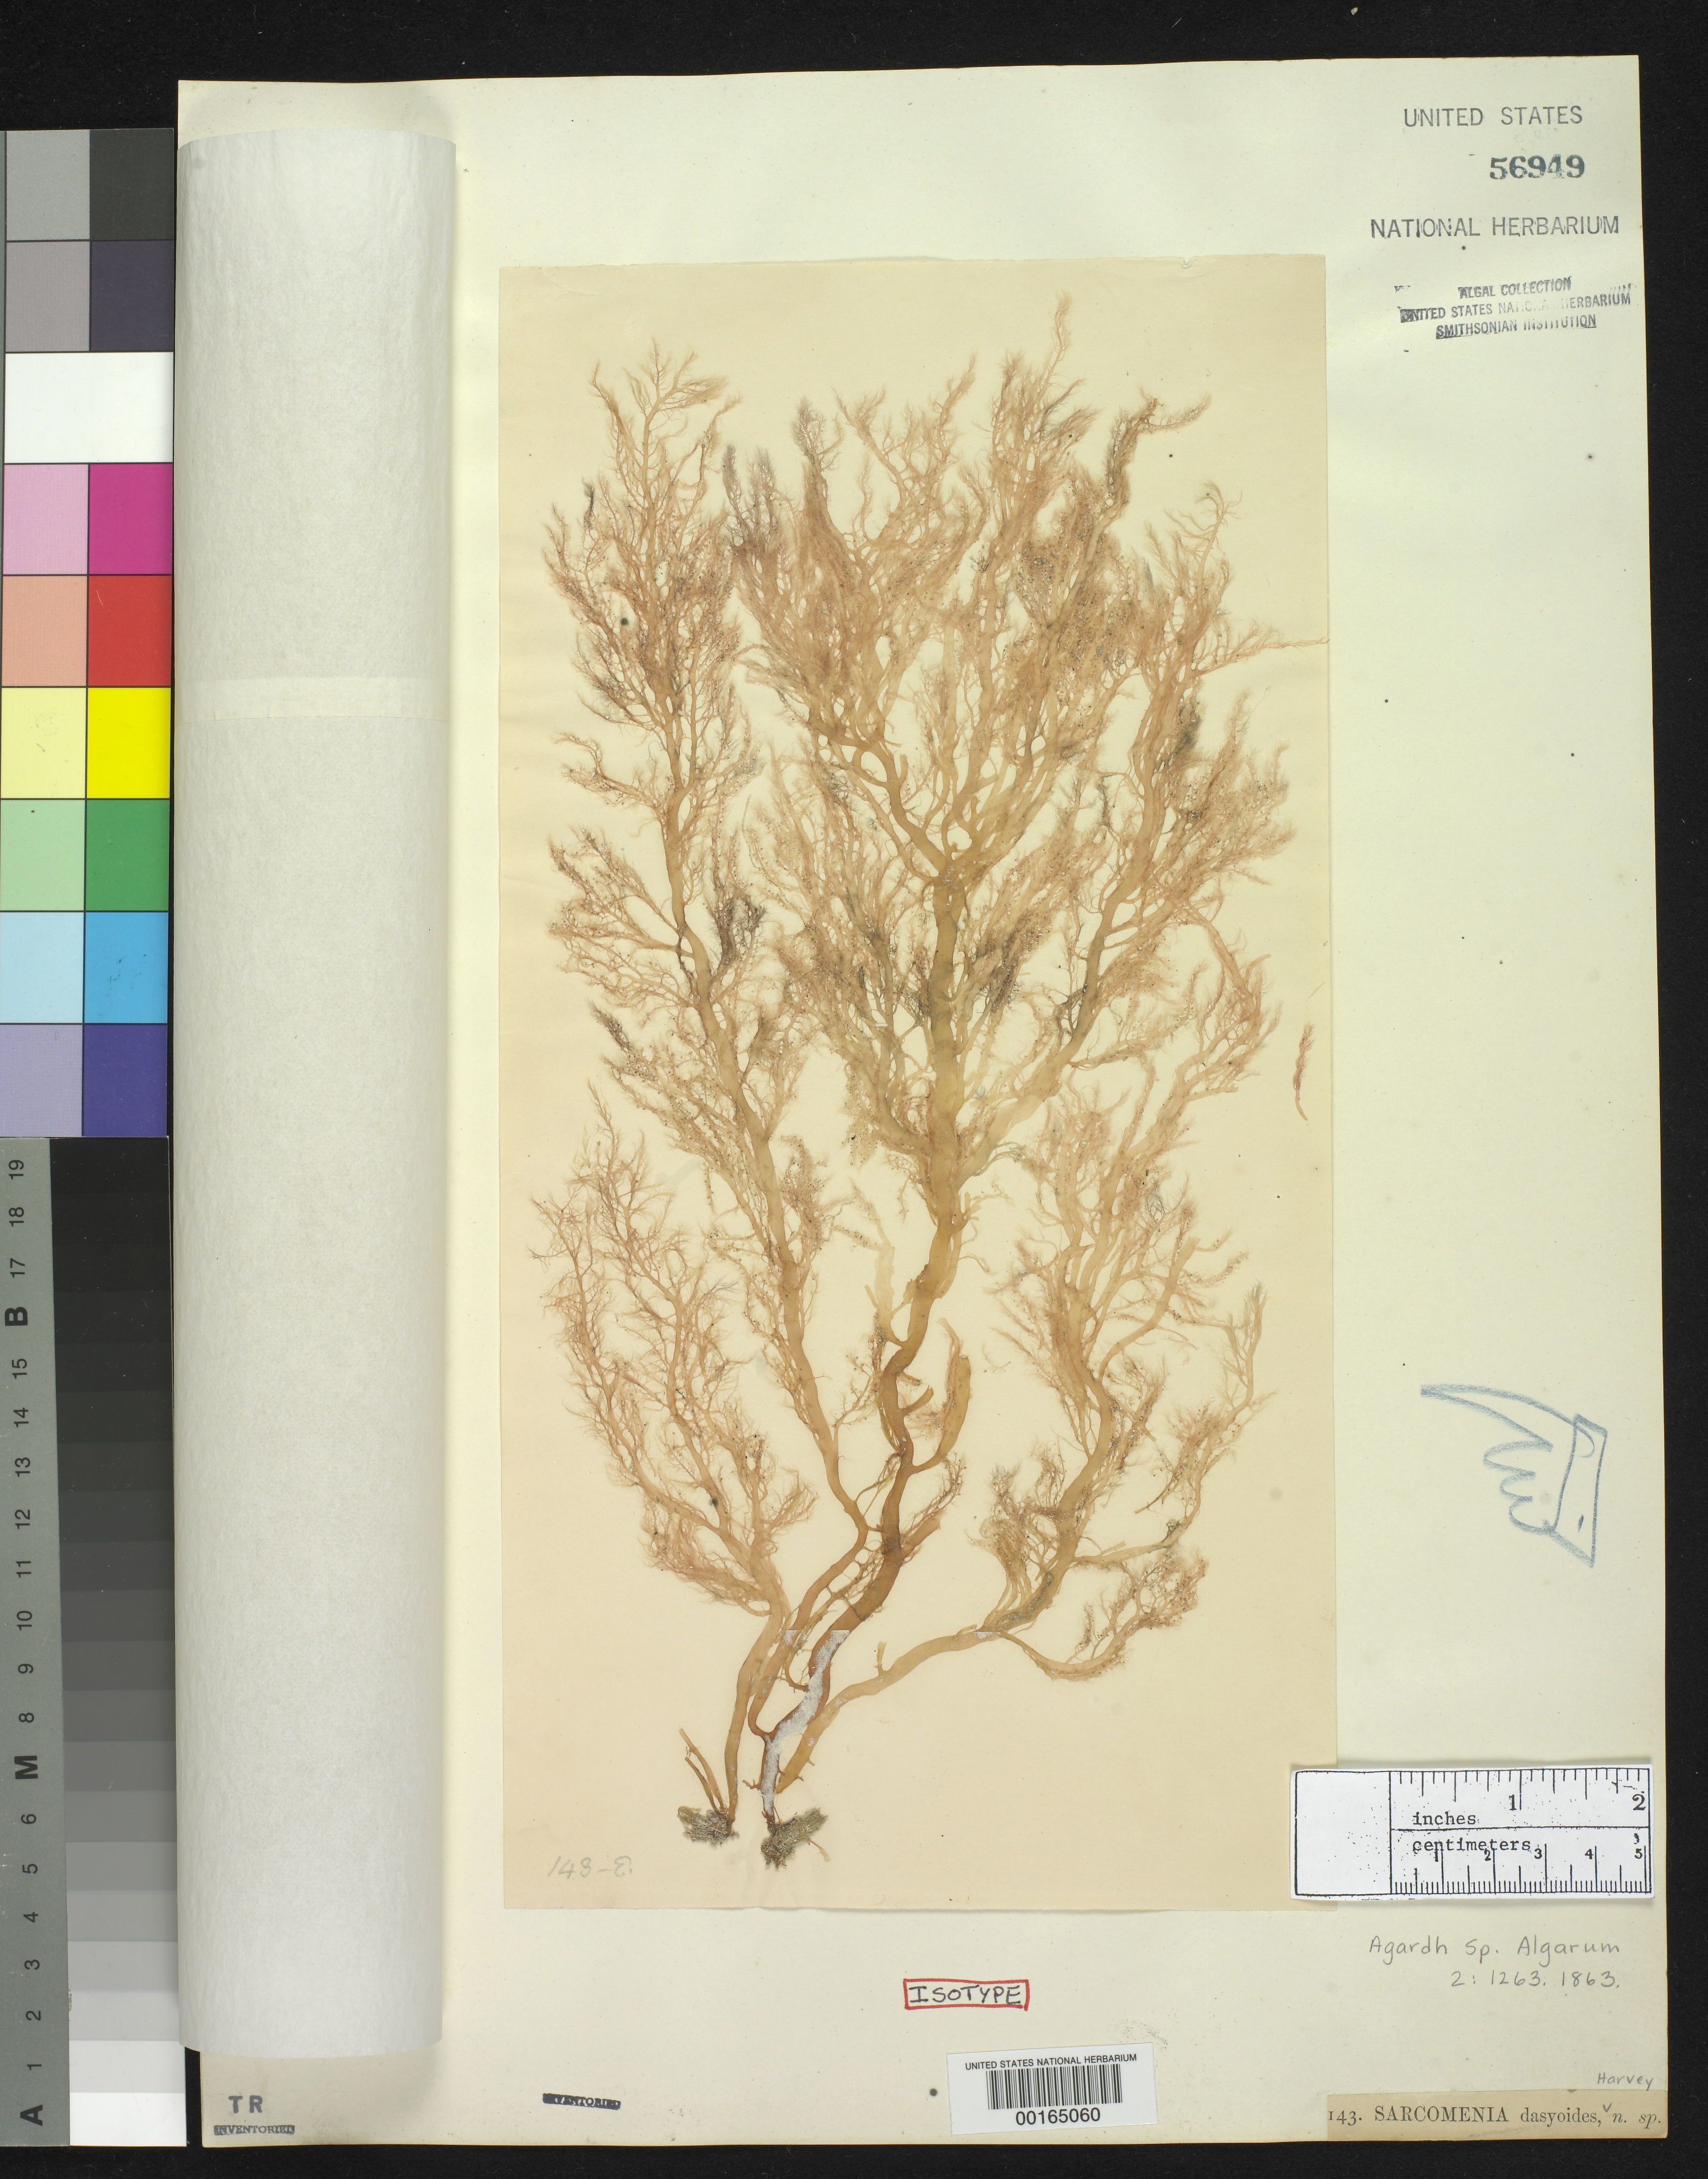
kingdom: Plantae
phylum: Rhodophyta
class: Florideophyceae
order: Ceramiales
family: Sarcomeniaceae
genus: Sarcomenia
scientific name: Sarcomenia dasyoides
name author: Harv. ex J. Agardh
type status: Isotype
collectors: W. Harvey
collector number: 143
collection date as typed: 1854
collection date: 1854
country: Australia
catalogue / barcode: US 56949